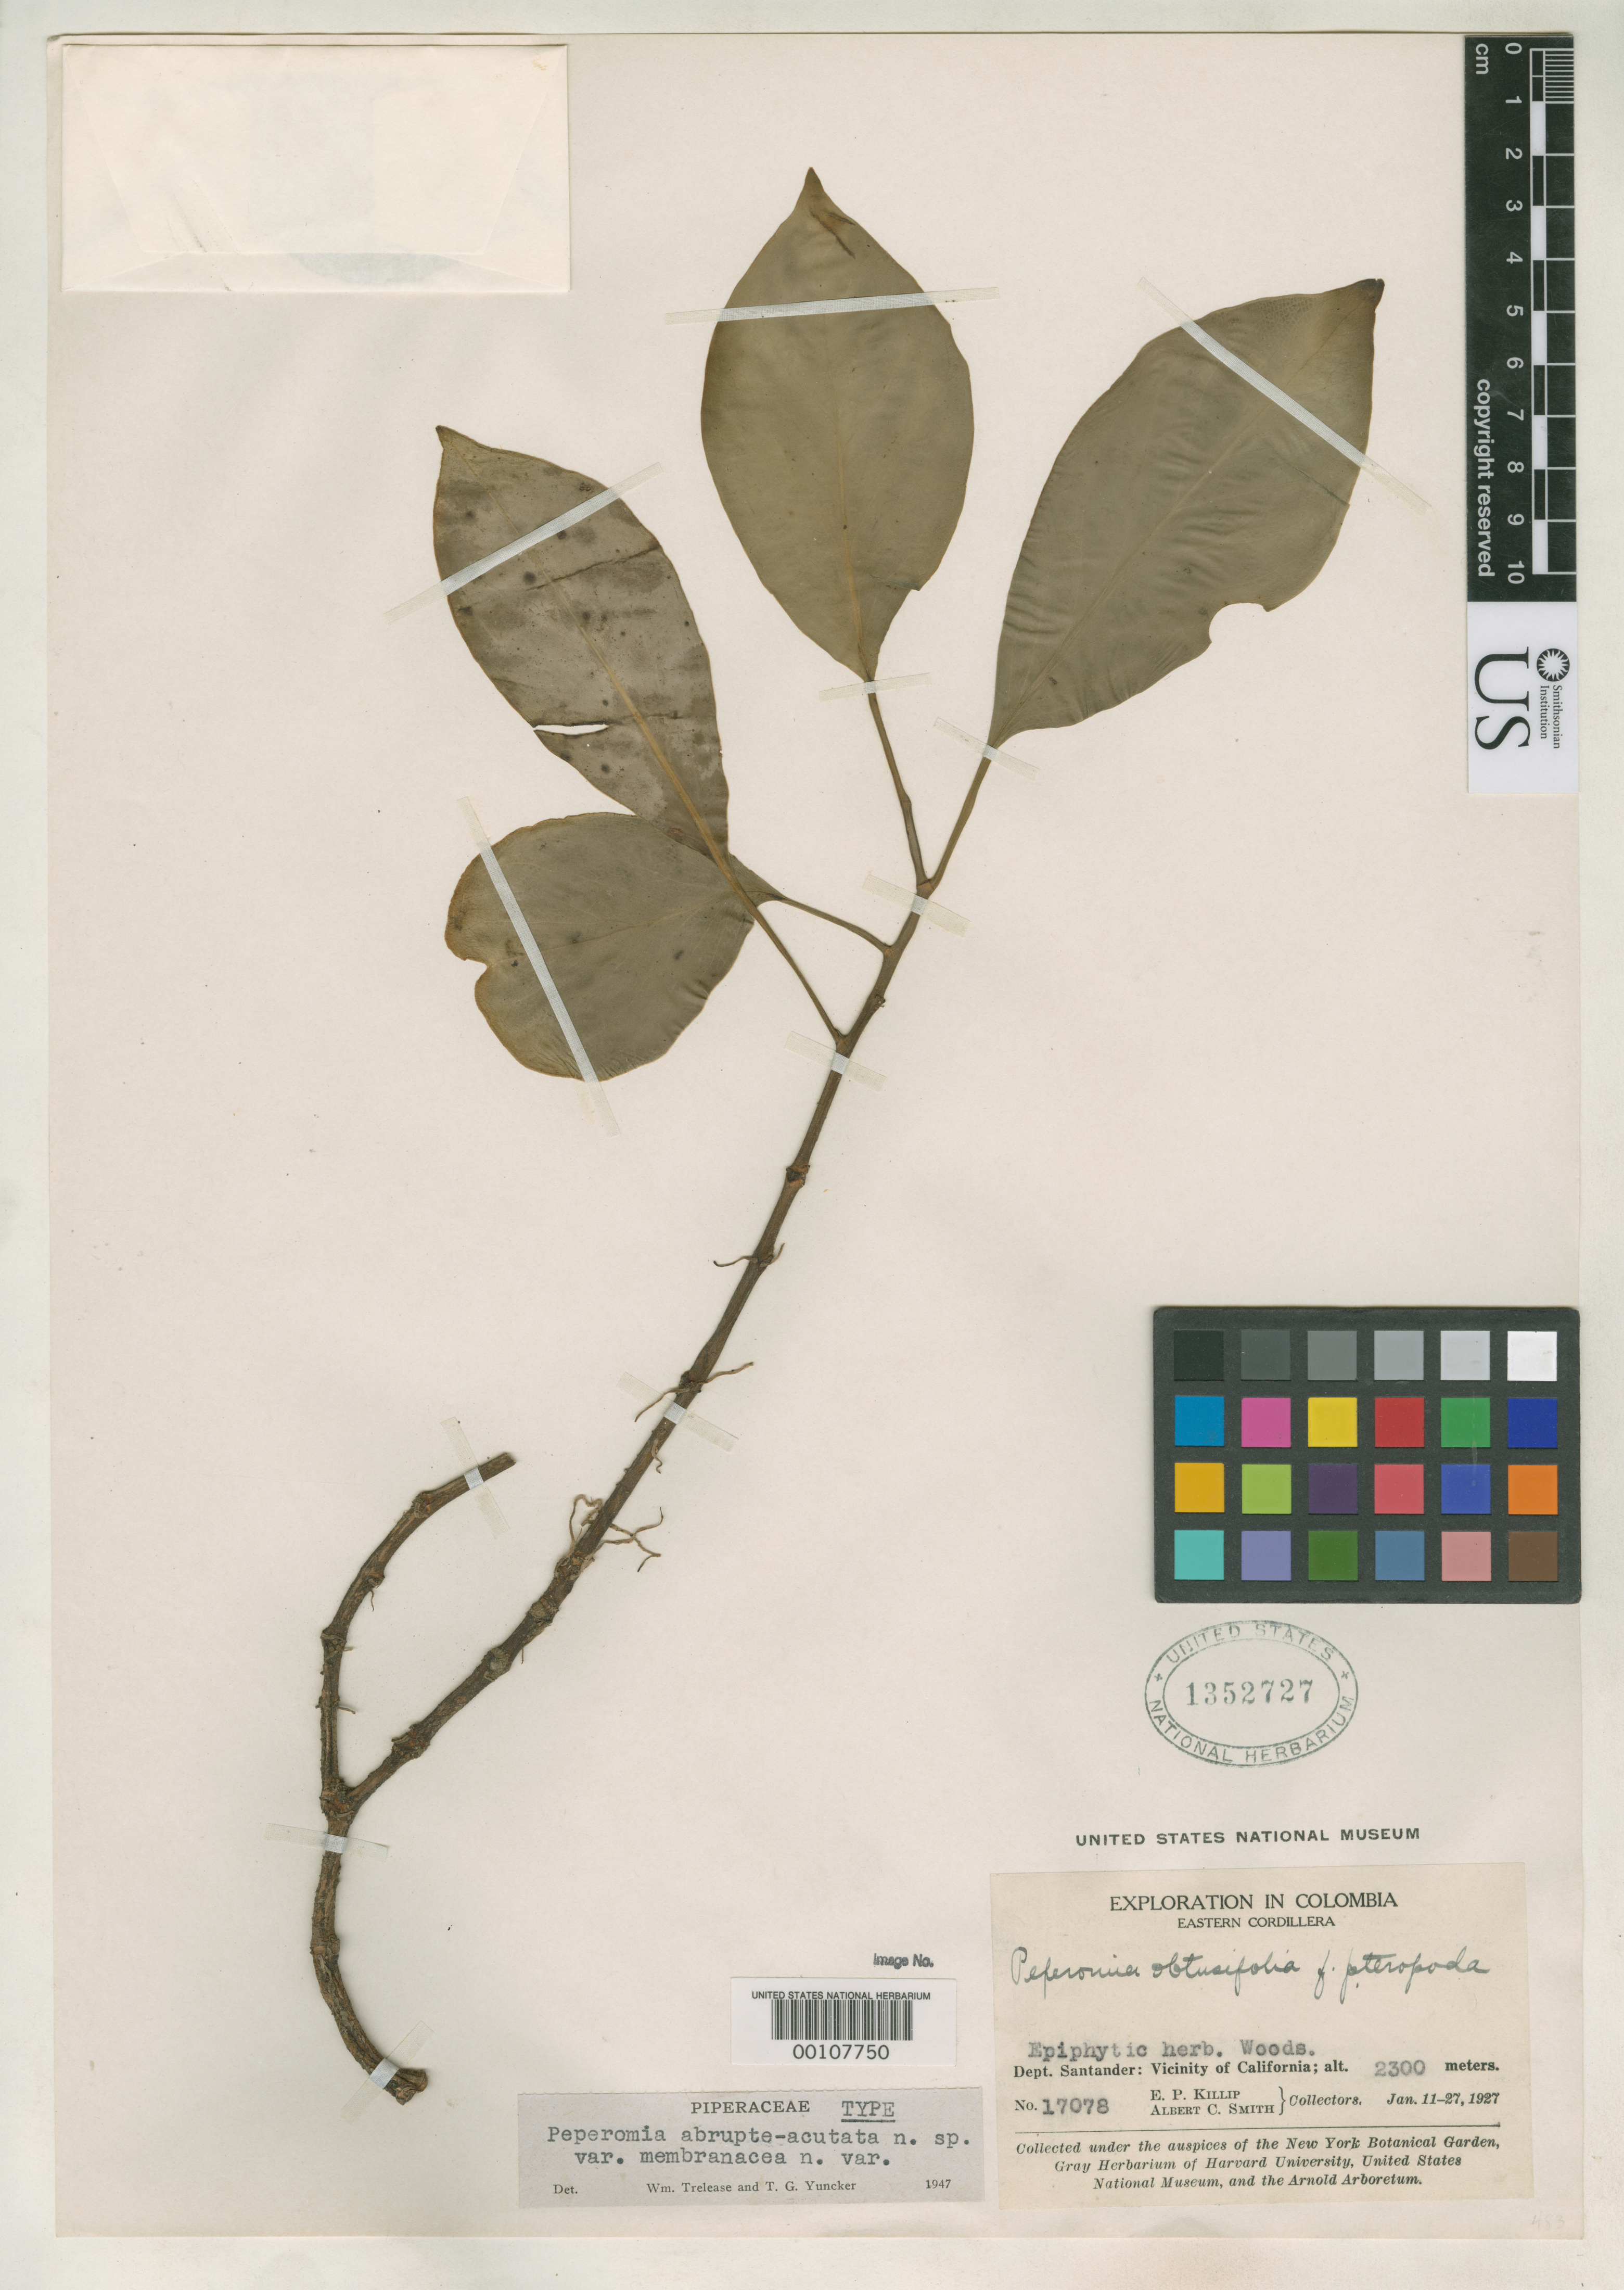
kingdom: Plantae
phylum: Tracheophyta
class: Magnoliopsida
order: Piperales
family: Piperaceae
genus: Peperomia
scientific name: Peperomia abrupte-acutata var. membranacea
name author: Trel. & Yunck.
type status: Holotype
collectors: E. P. Killip & A. C. Smith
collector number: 17078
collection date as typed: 11 Jan 1927 to 27 Jan 1927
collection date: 1927-01-11/1927-01-27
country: Colombia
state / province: Santander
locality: Vicinity of California.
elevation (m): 2300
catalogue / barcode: US 1352727